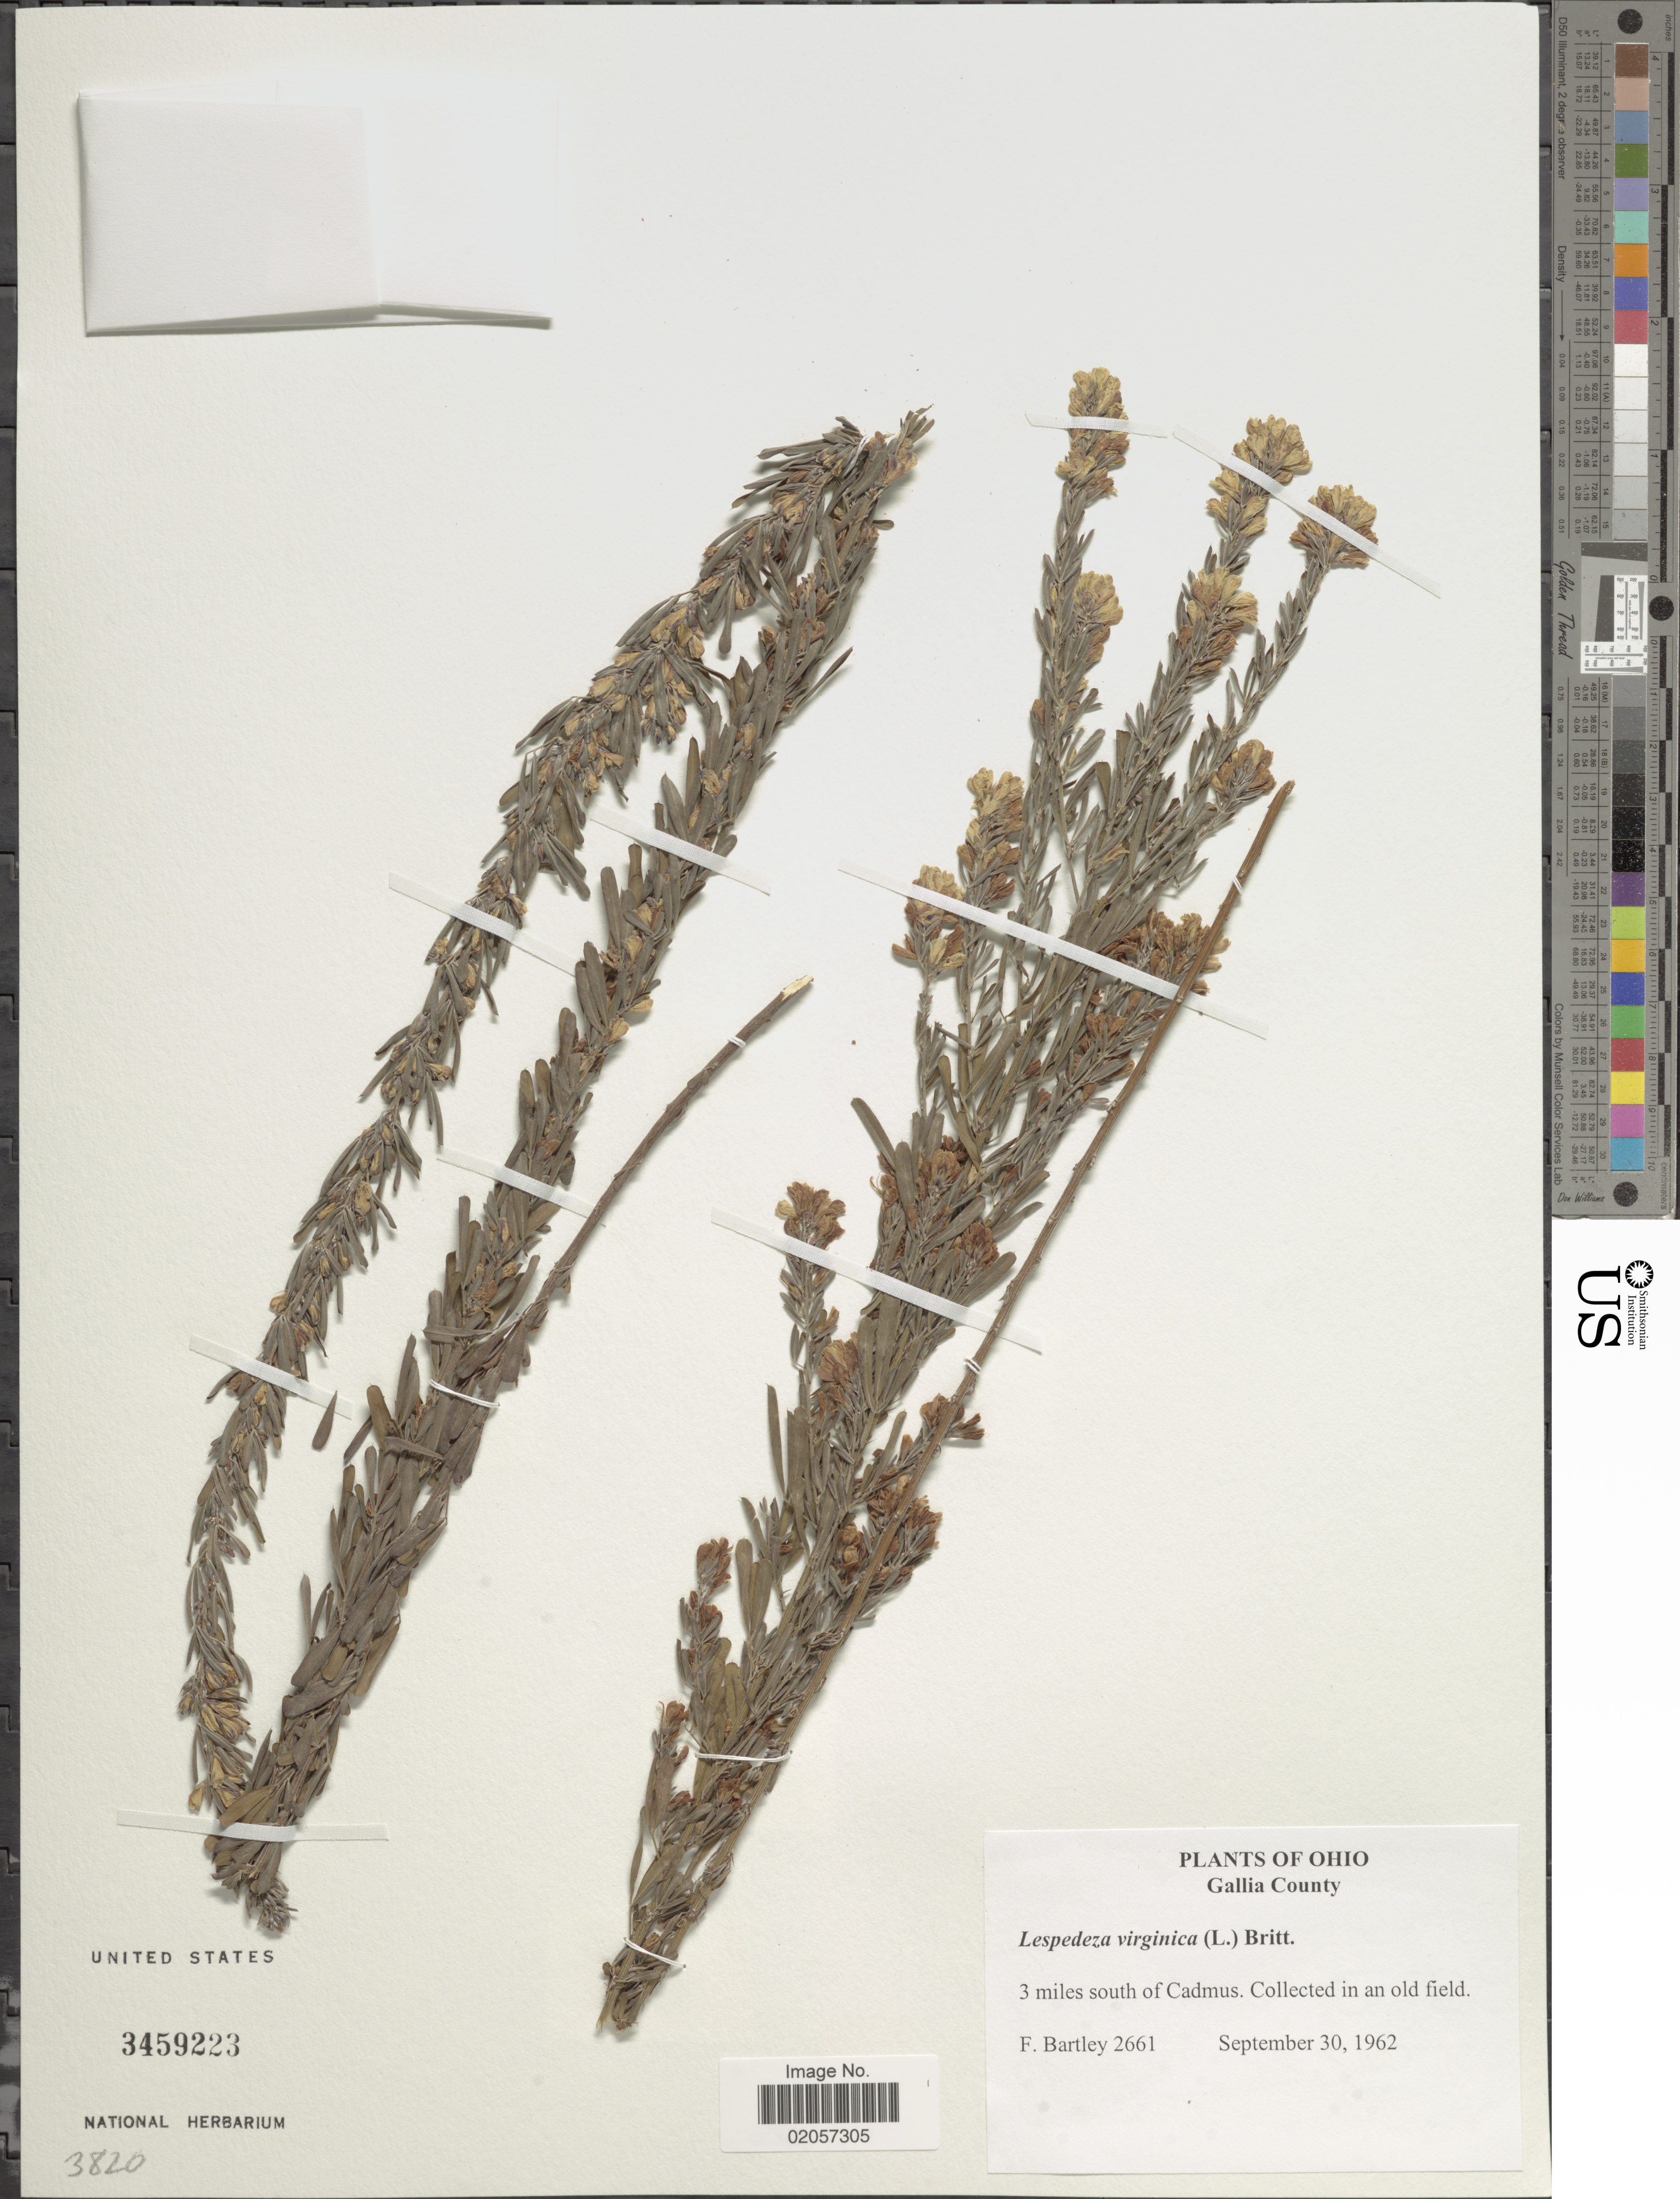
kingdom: Plantae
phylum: Tracheophyta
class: Magnoliopsida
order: Fabales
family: Fabaceae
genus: Lespedeza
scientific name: Lespedeza virginica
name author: (L.) Britton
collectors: F. Bartley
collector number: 2661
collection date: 1962-09-30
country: United States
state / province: Ohio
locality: Ohio, Gallia County, 3 miles south of Cadmus, Collected in an old field.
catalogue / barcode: US 3459223